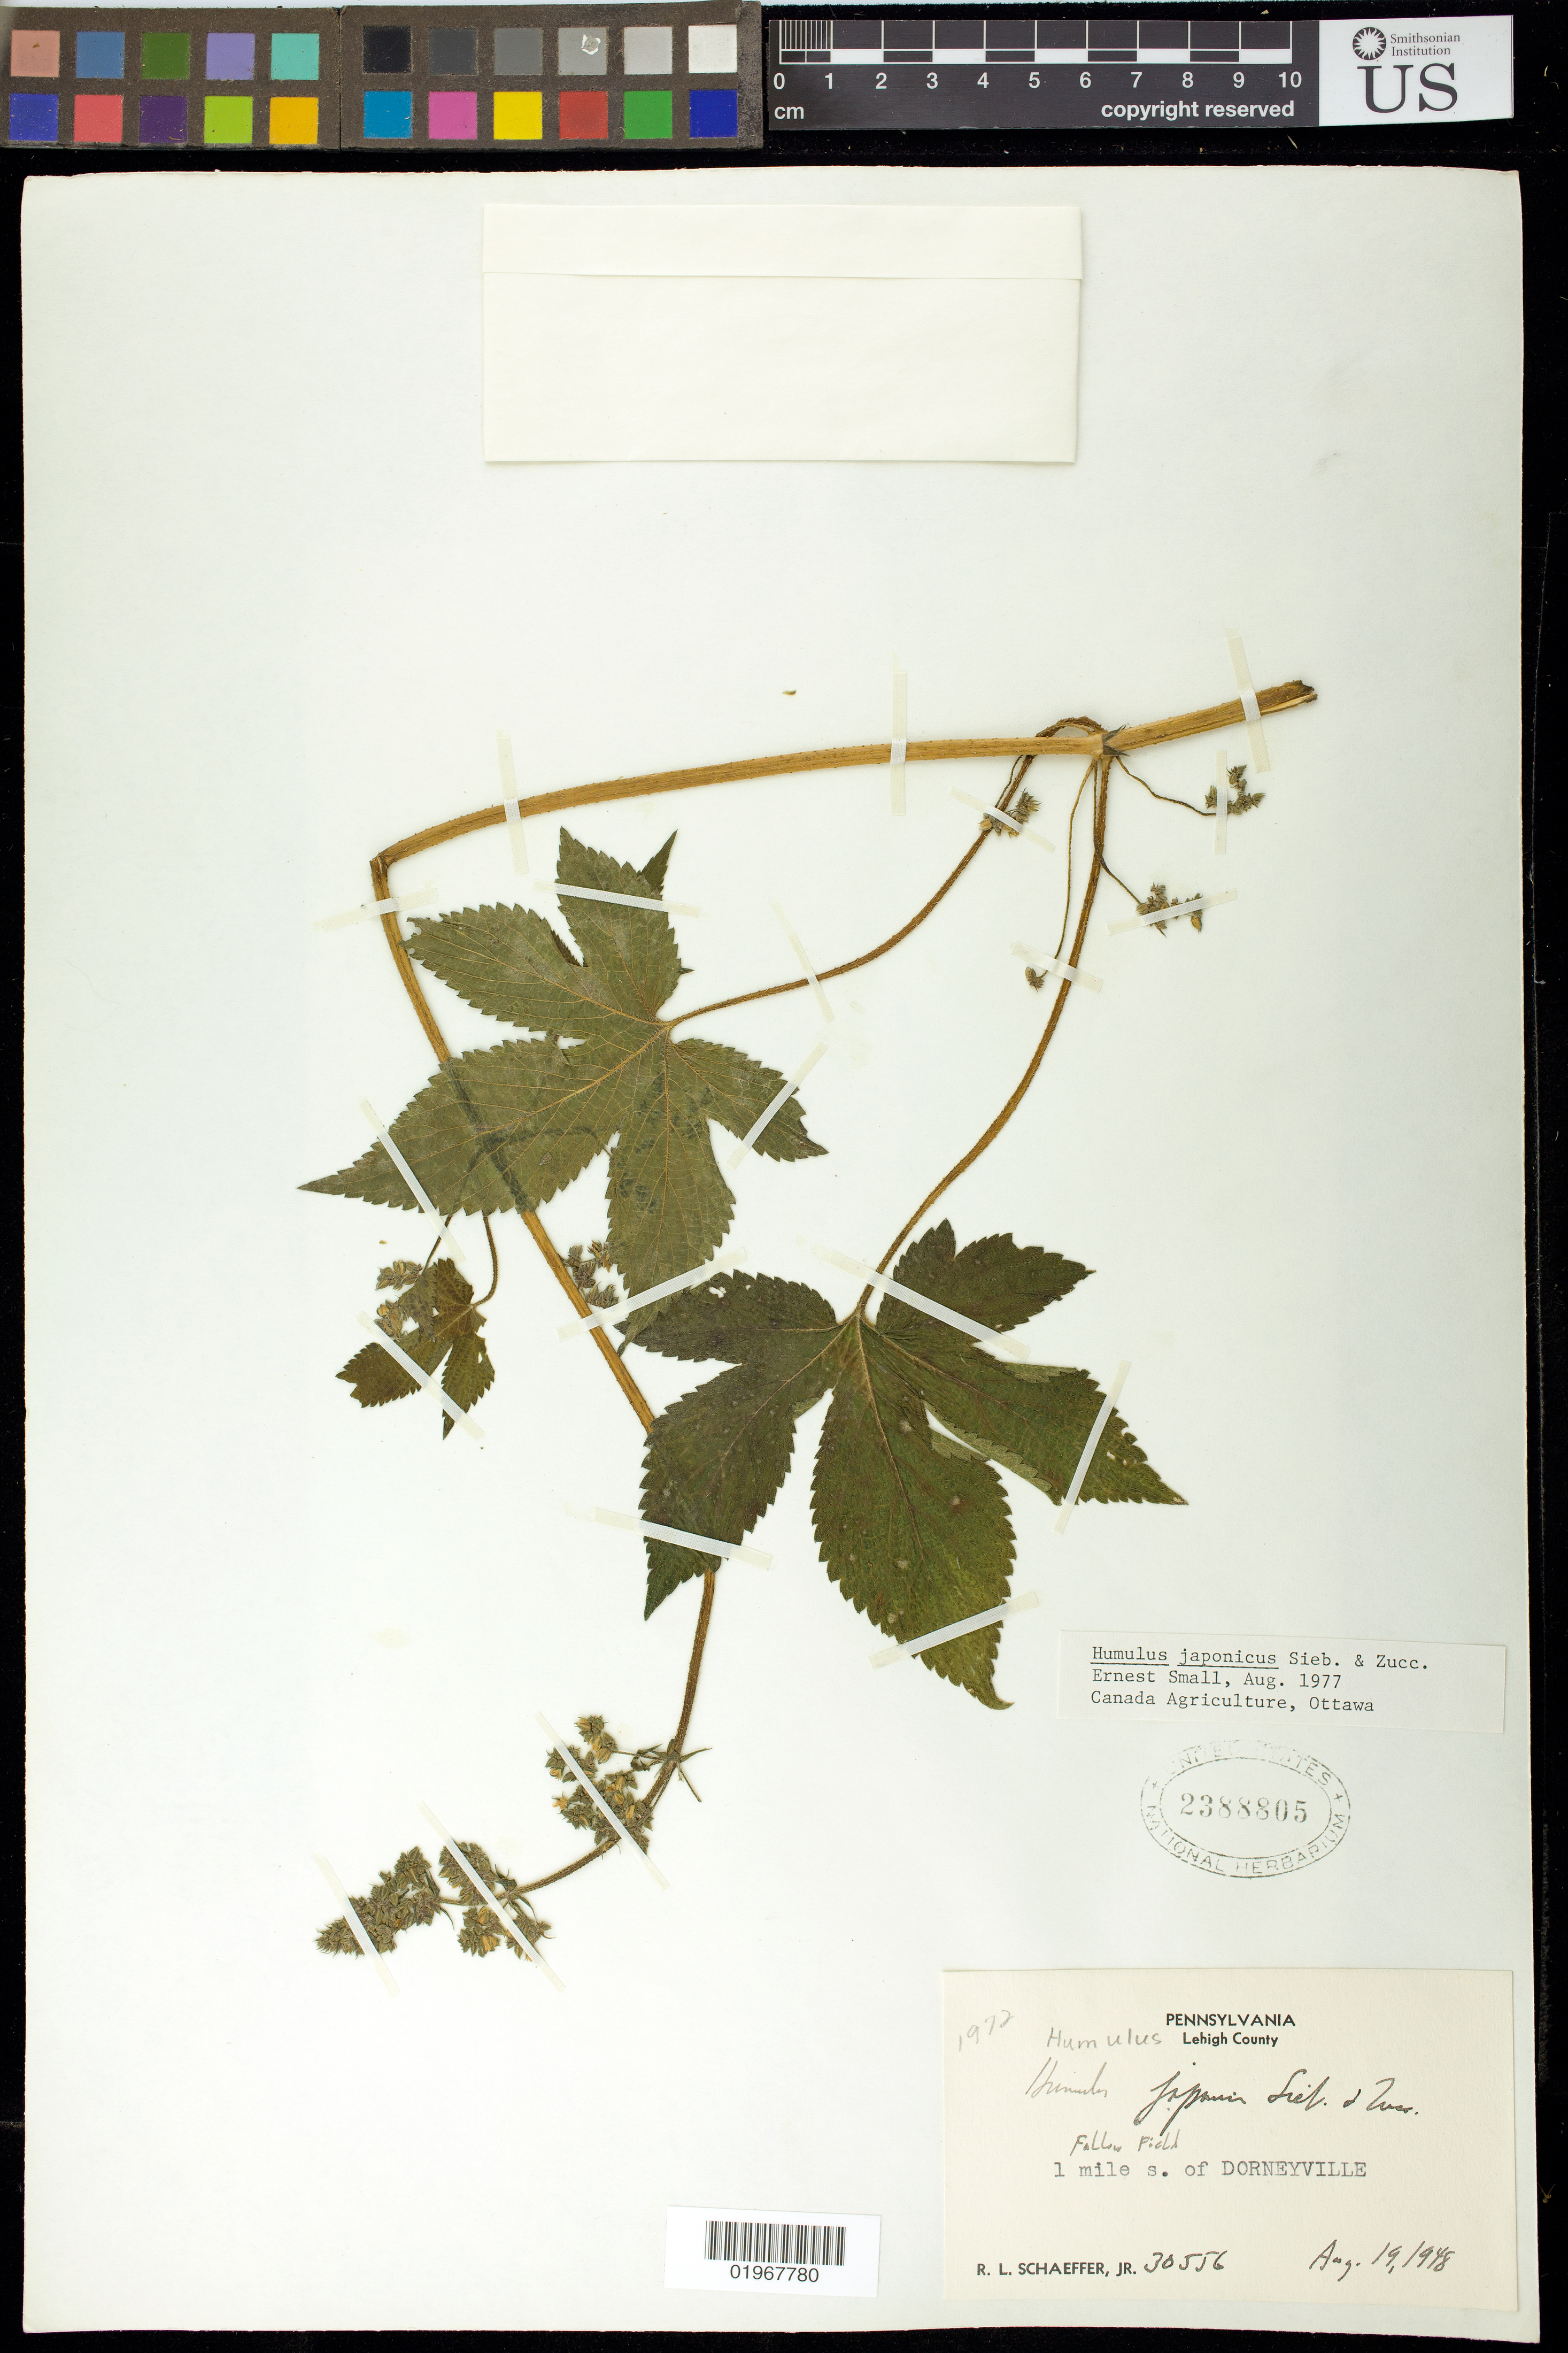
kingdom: Plantae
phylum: Tracheophyta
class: Magnoliopsida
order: Rosales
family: Cannabaceae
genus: Humulus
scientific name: Humulus japonicus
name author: Siebold & Zucc.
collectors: R. L. Schaeffer Jr.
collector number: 30556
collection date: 1948-08-19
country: United States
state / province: Pennsylvania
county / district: Lehigh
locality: Fallow Field. 1 mile S. of Dorneyville.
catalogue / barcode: US 2388805